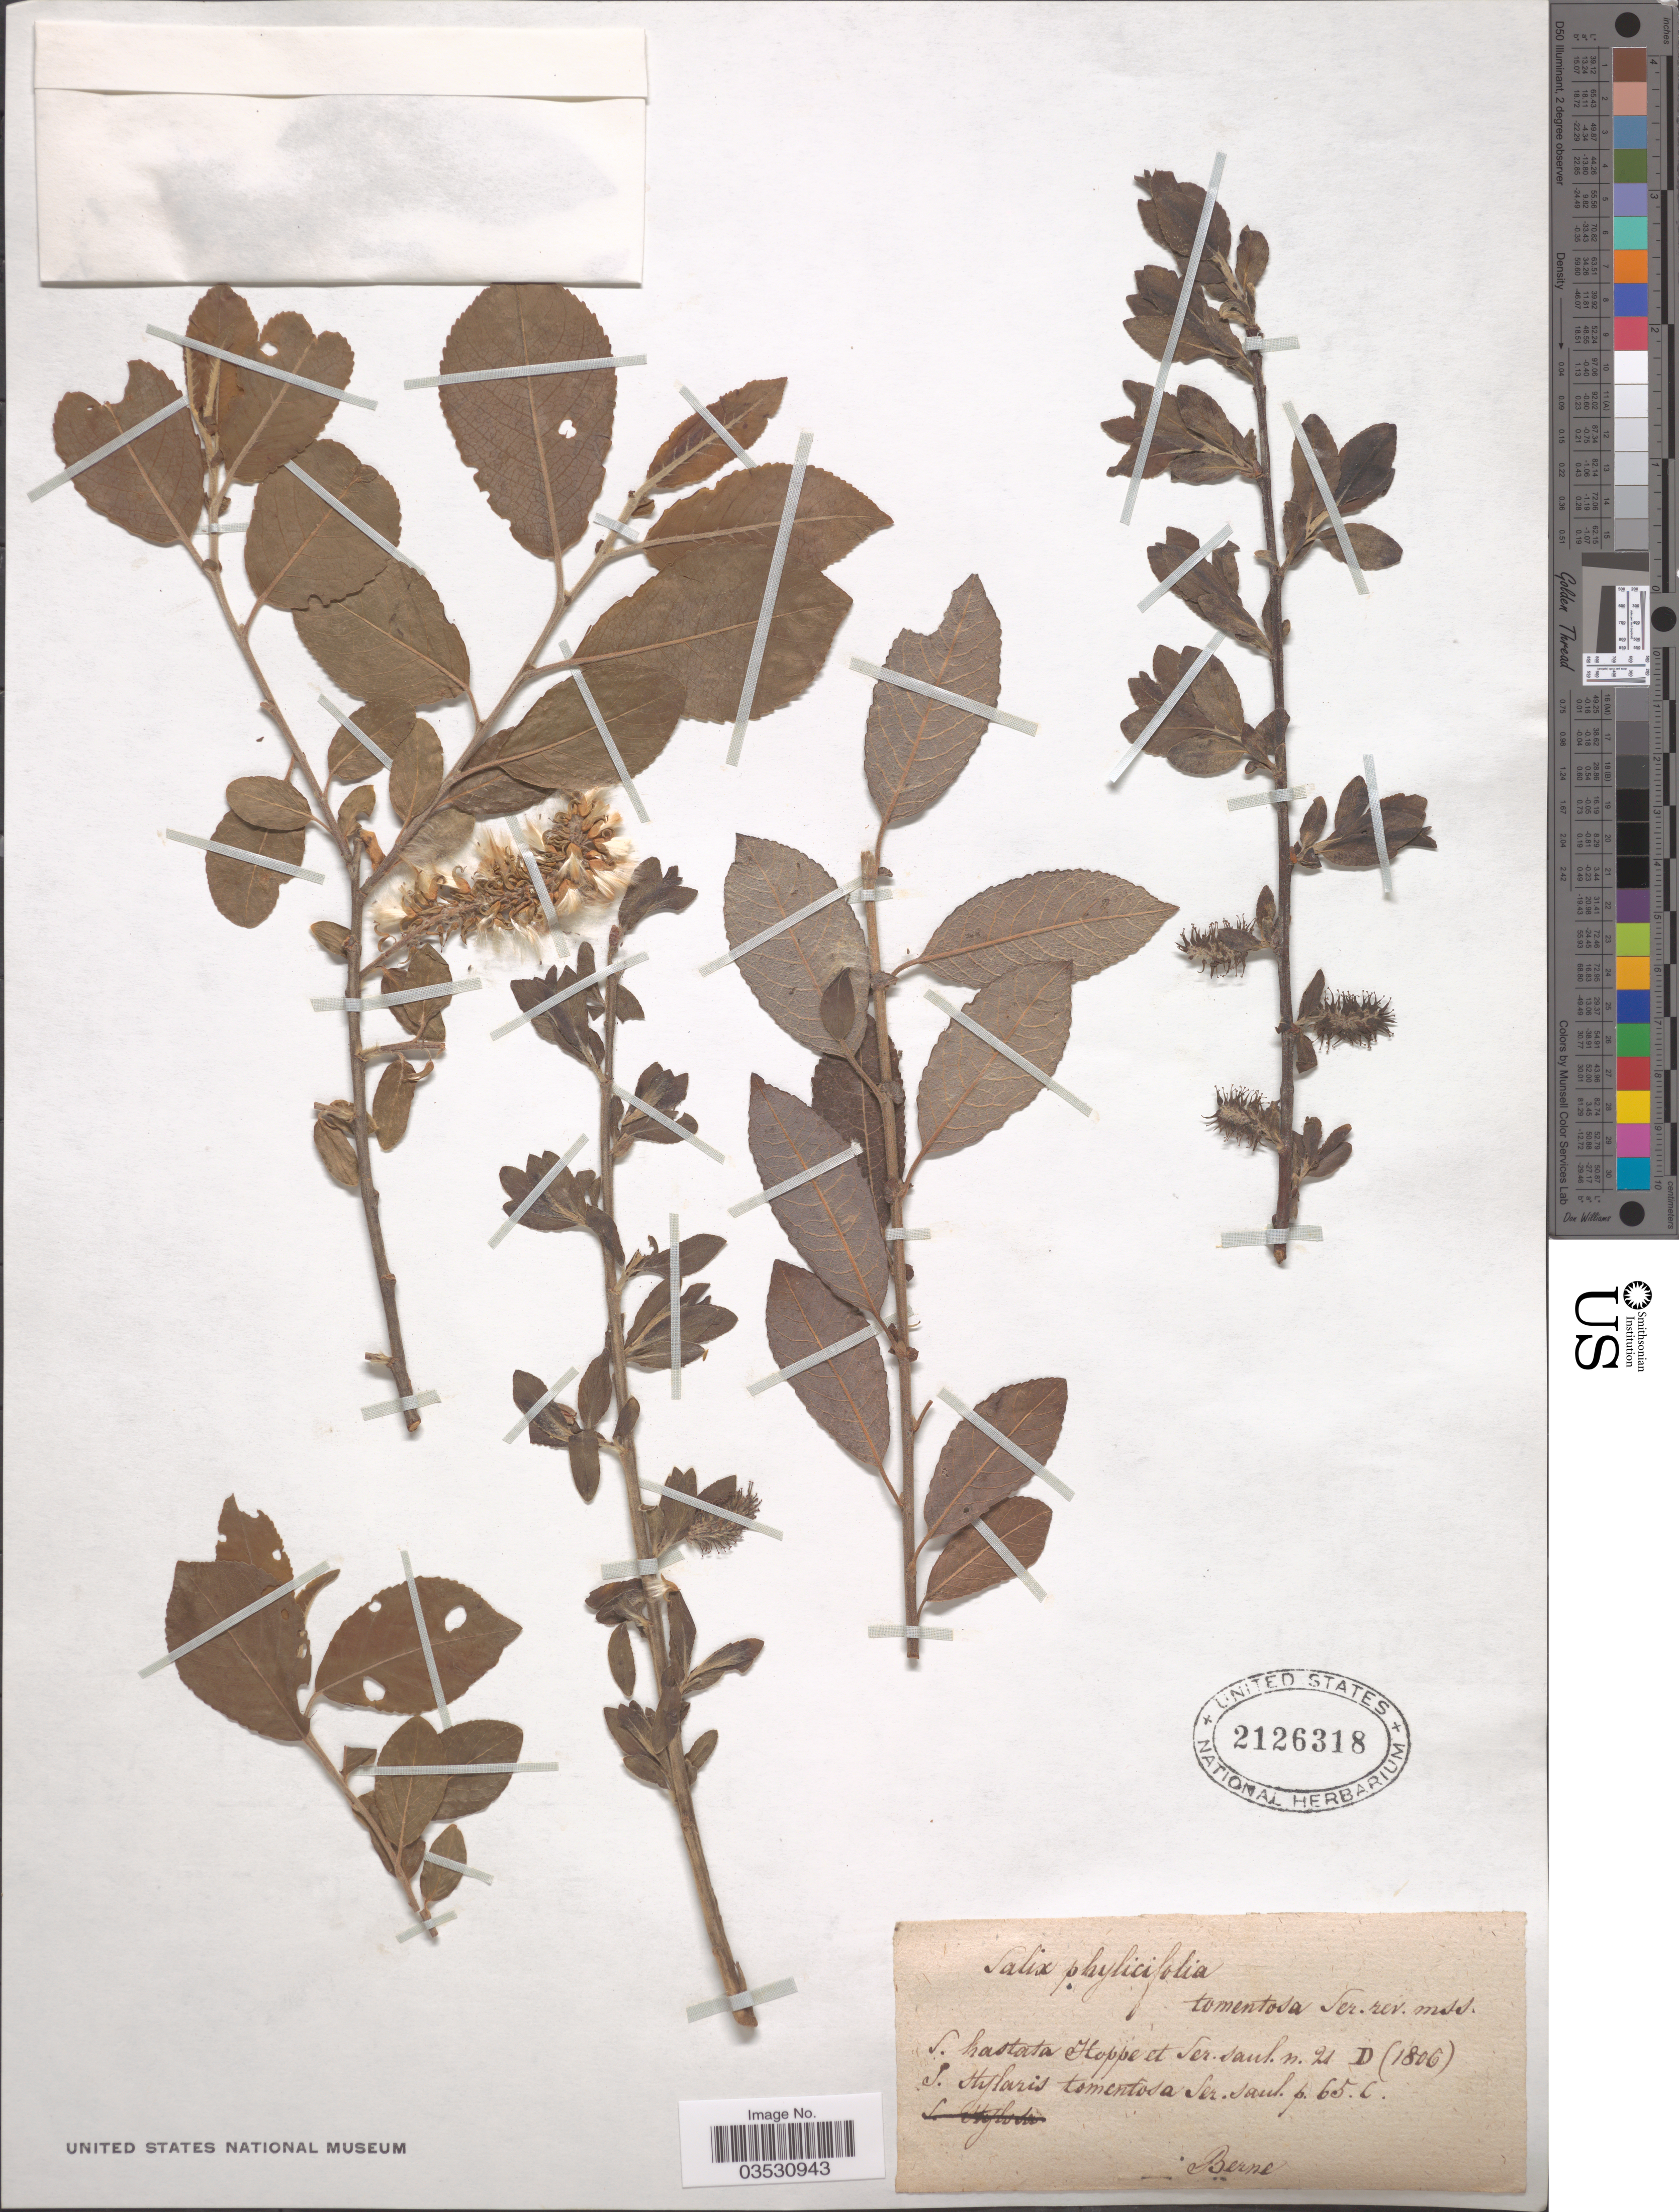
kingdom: Plantae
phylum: Tracheophyta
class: Magnoliopsida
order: Malpighiales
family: Salicaceae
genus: Salix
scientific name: Salix phylicifolia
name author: L.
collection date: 1806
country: Switzerland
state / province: Bern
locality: Berne.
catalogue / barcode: US 2126318